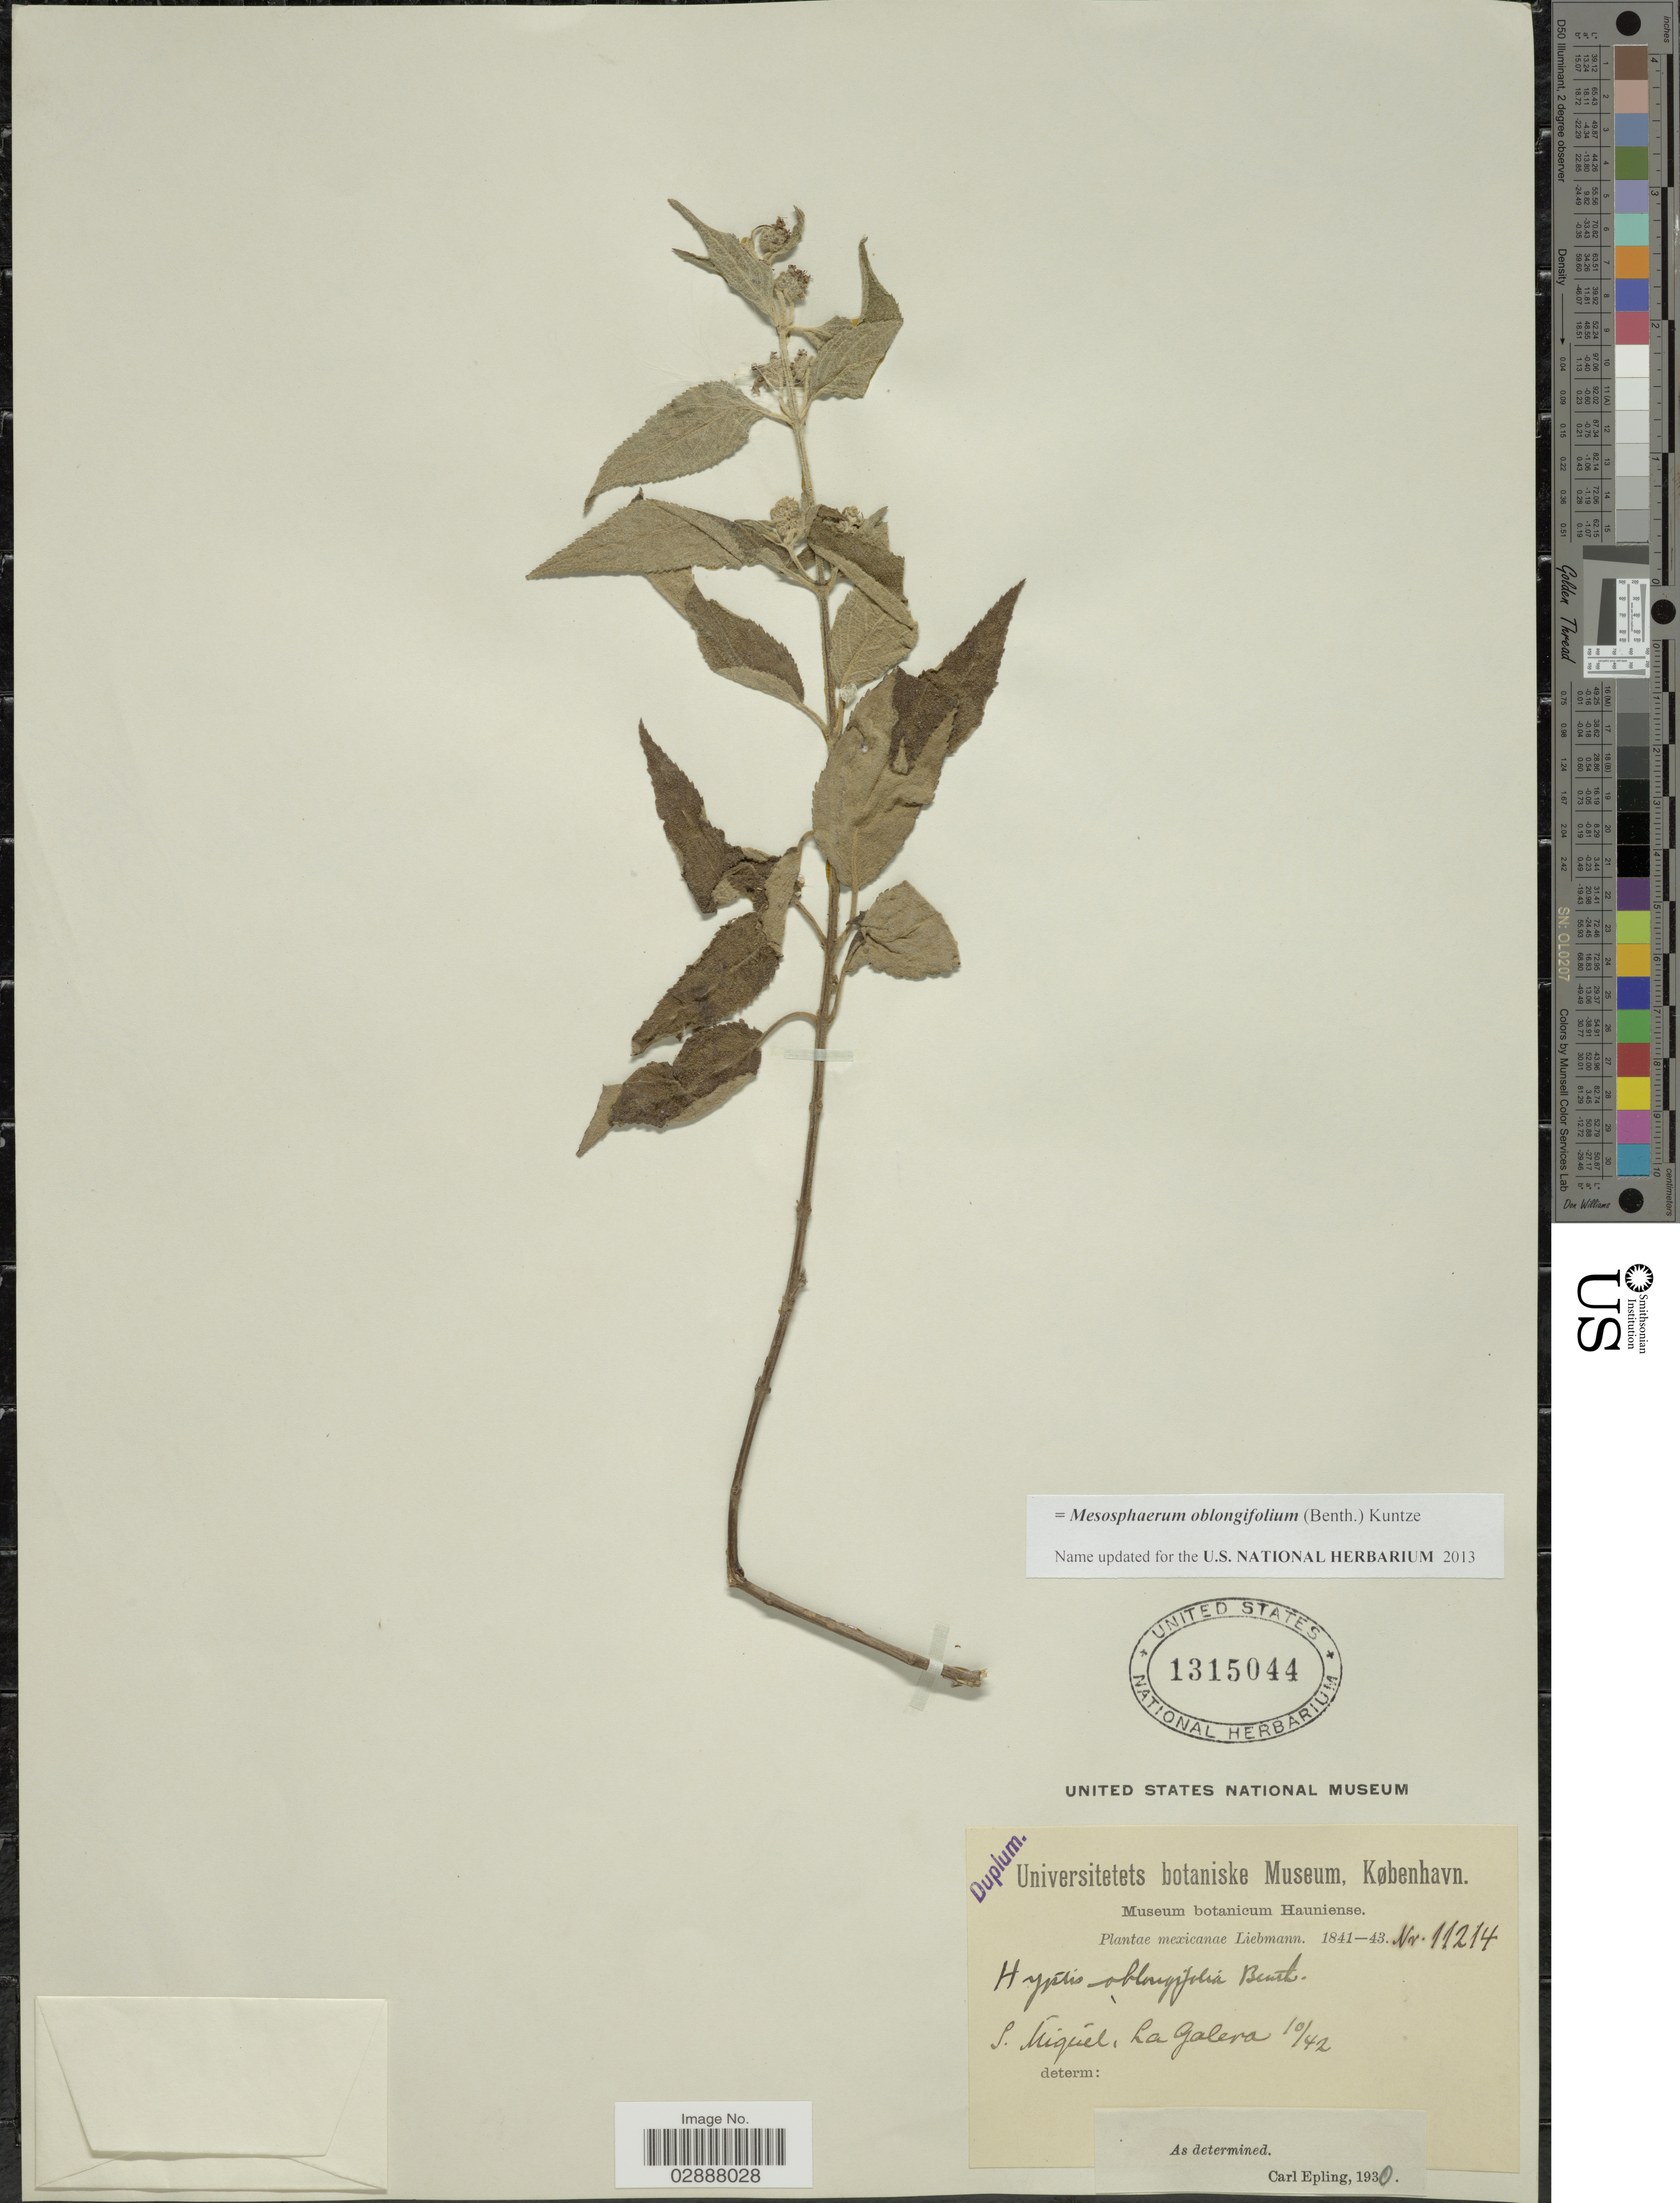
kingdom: Plantae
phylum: Tracheophyta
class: Magnoliopsida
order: Lamiales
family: Lamiaceae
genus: Mesosphaerum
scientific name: Mesosphaerum oblongifolium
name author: (Benth.) Kuntze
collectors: Liebmann, --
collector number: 11214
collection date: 1842-10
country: Mexico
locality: S. Migúel, La Galera.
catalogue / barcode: US 1315044